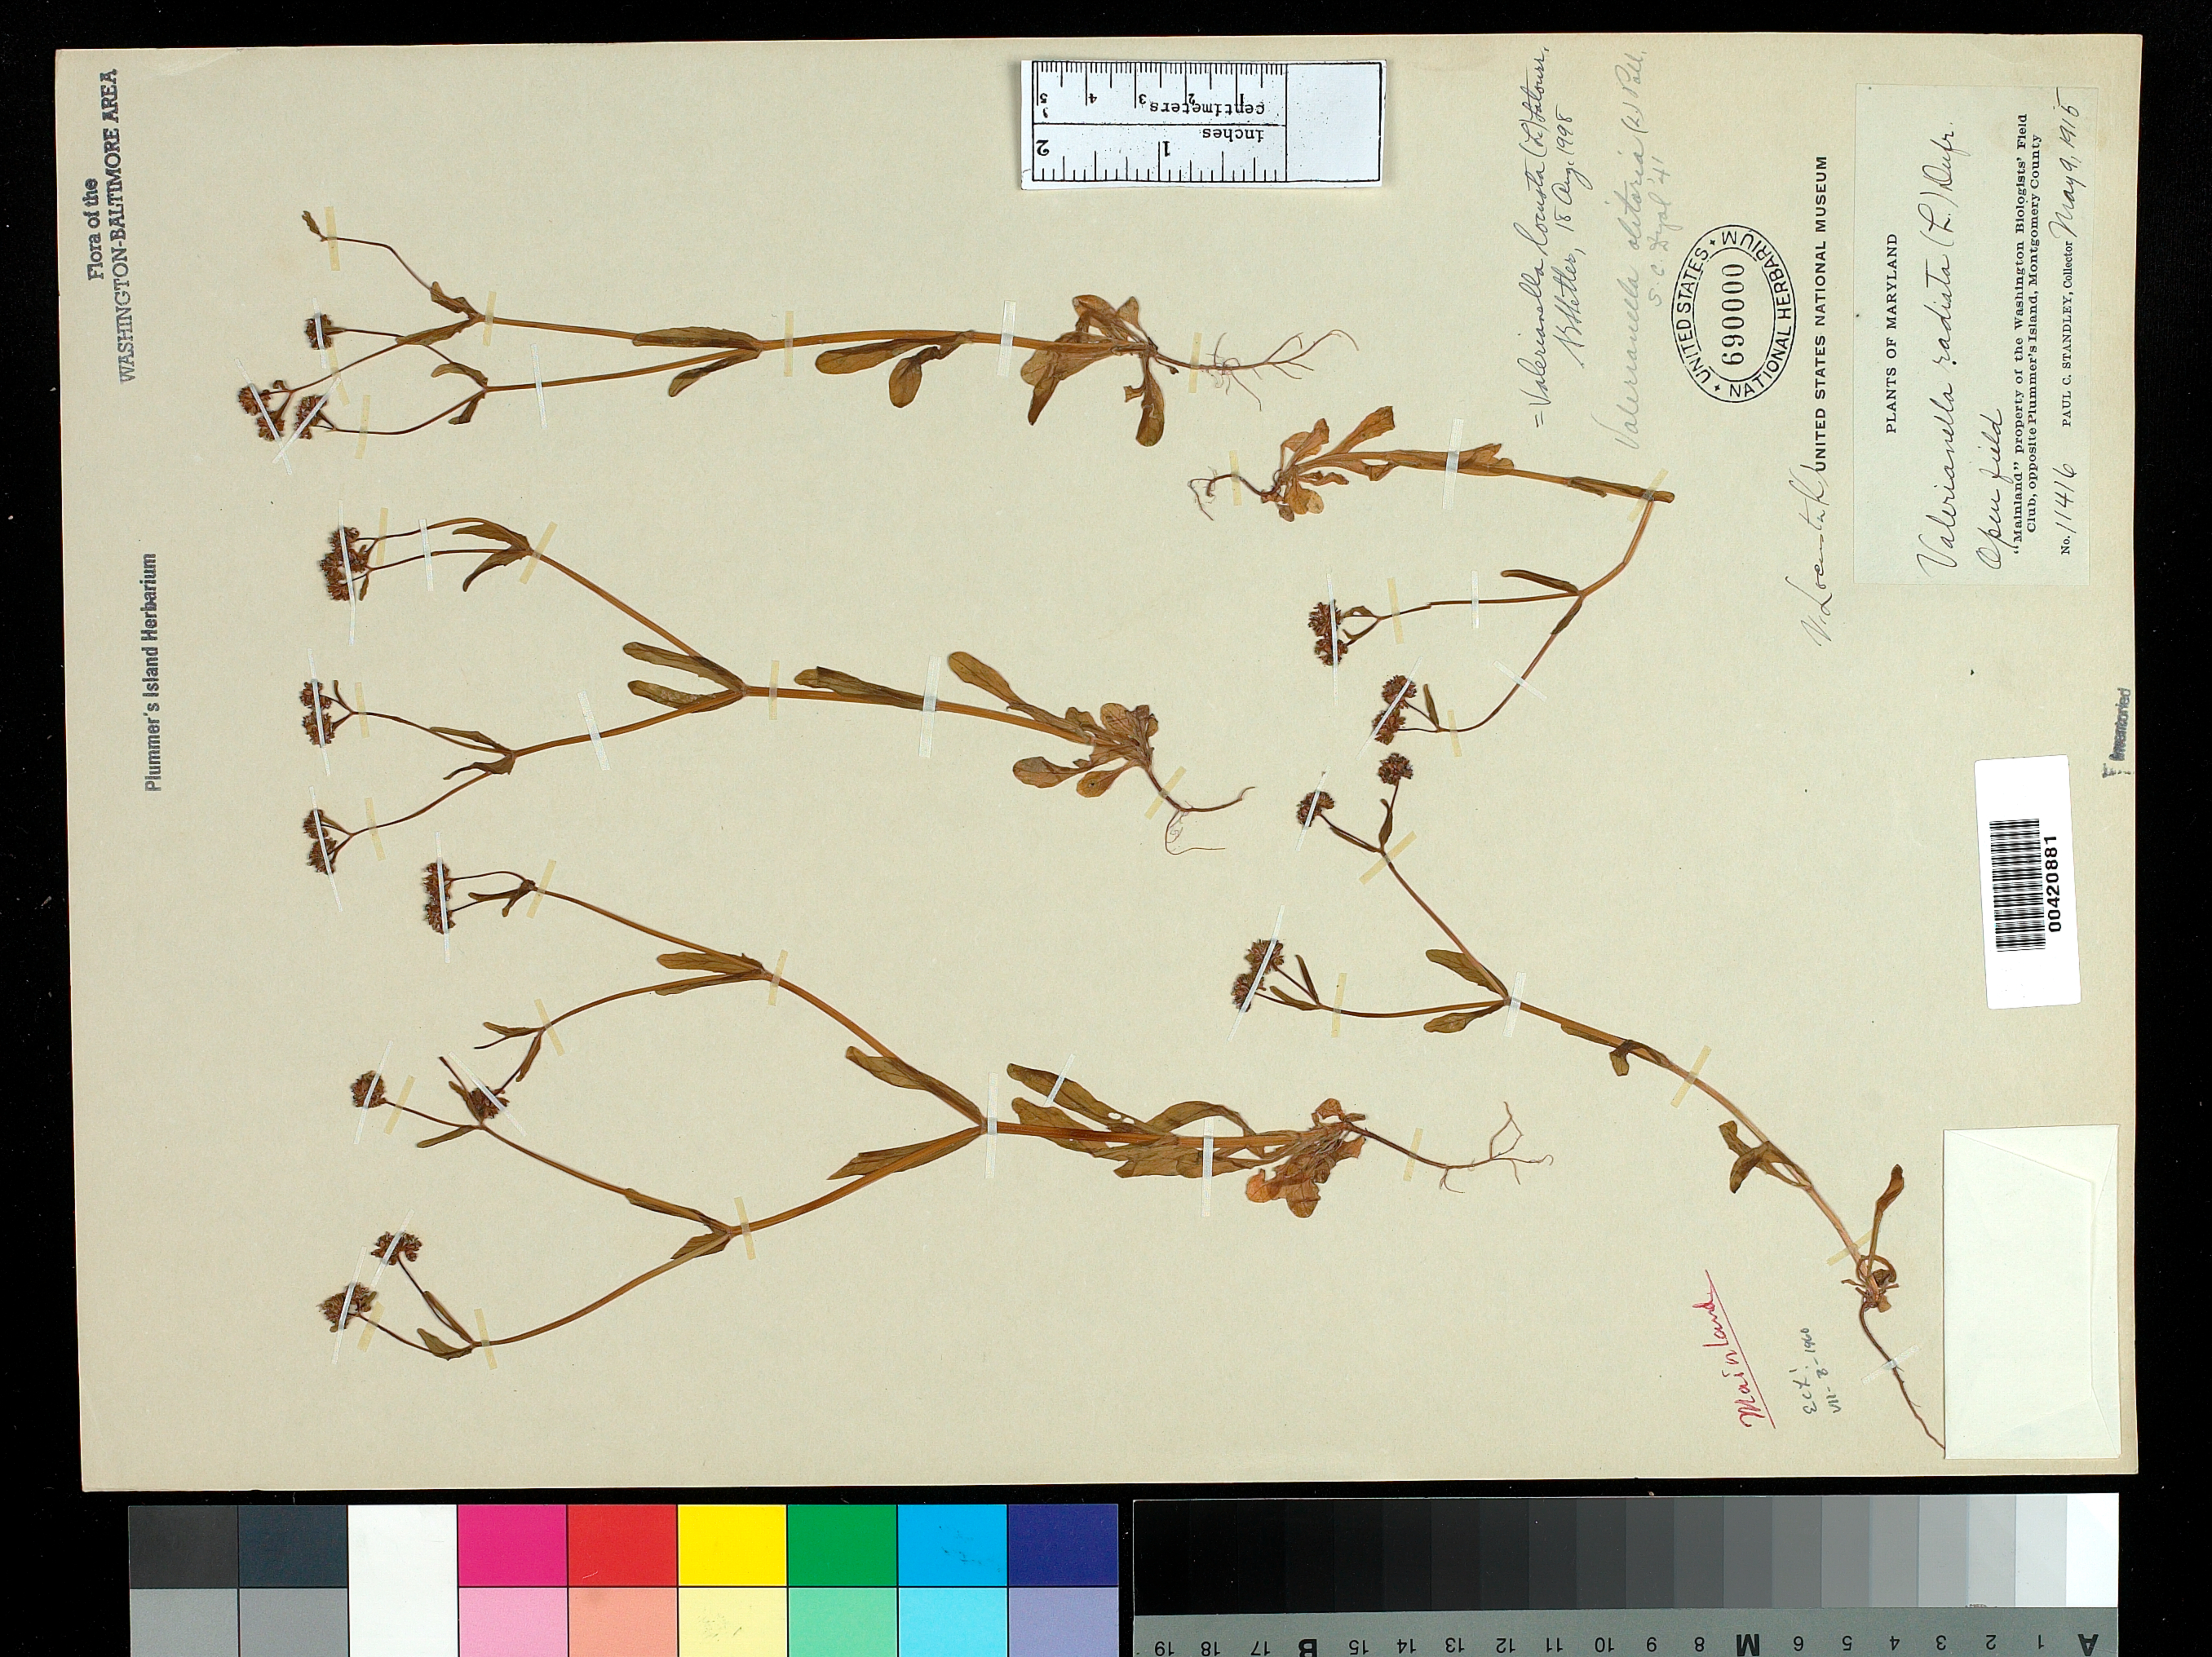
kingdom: Plantae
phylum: Tracheophyta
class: Magnoliopsida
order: Dipsacales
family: Caprifoliaceae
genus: Valerianella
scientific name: Valerianella locusta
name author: (L.) Latourr.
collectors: P. C. Standley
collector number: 11416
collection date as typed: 09 May 1915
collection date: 1915-05-09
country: United States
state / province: Maryland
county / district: Montgomery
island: Plummers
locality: Plummer's Island C. & O. Canal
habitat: Open field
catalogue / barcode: US 690000